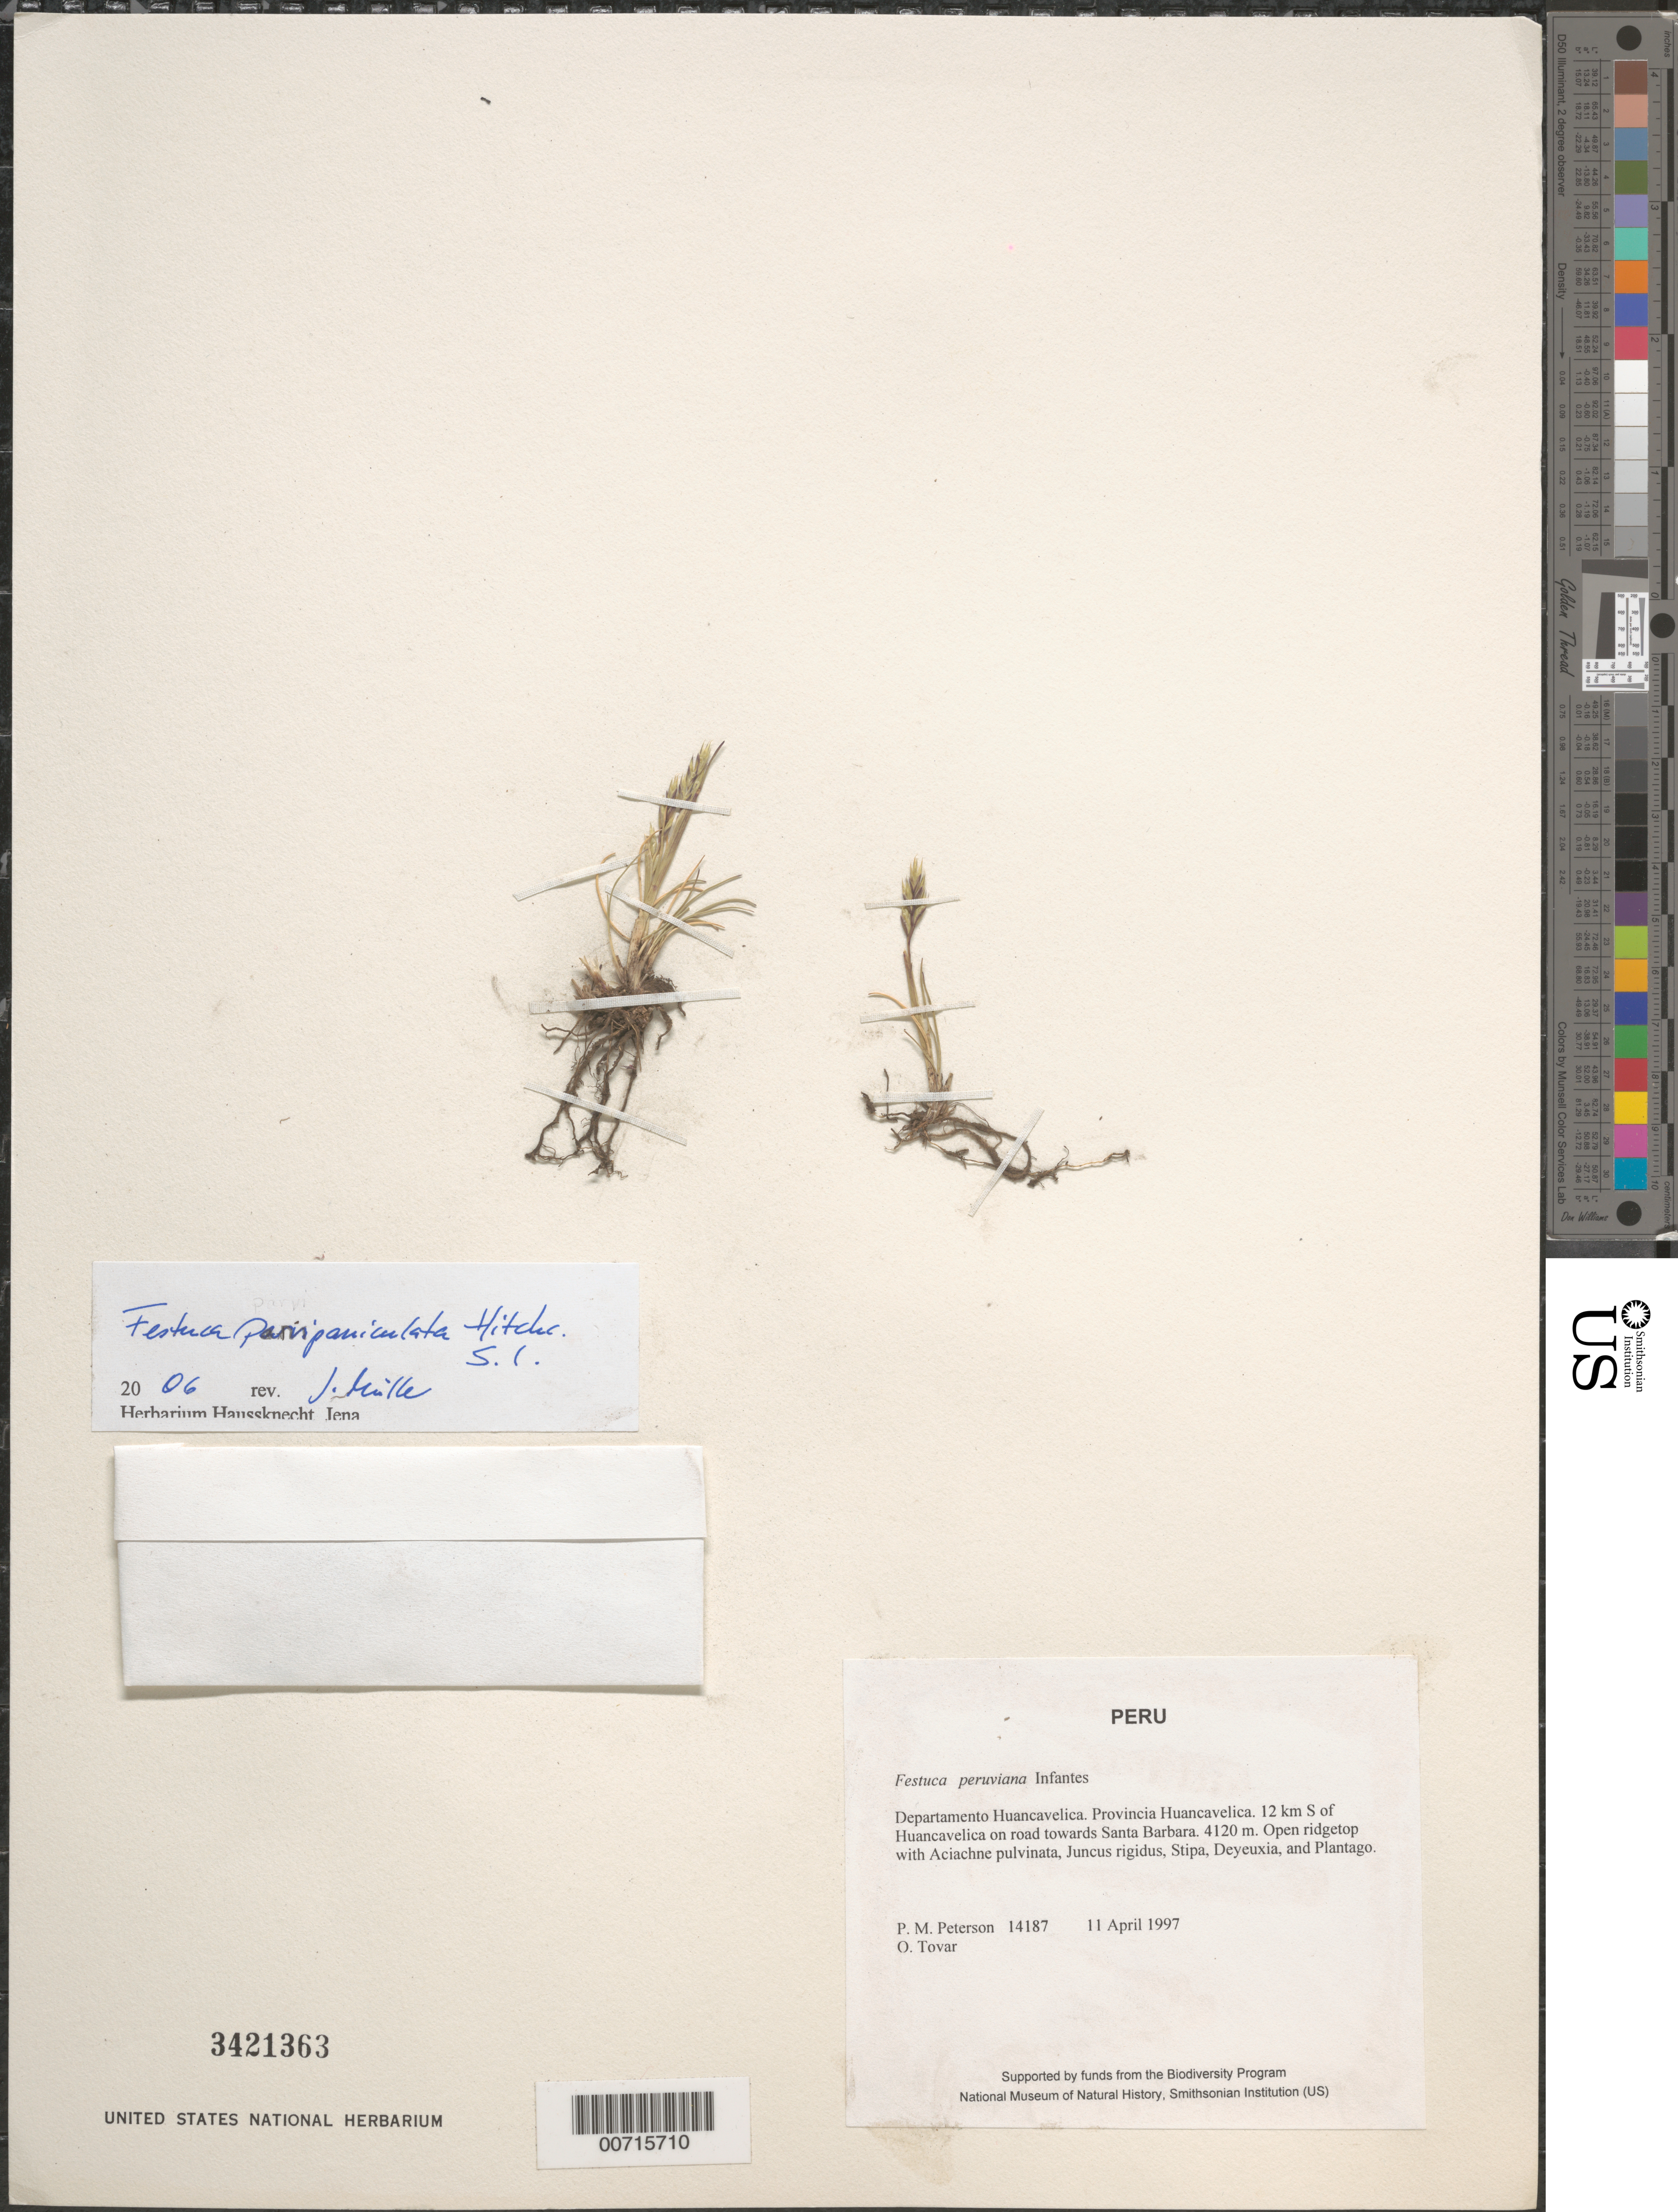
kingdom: Plantae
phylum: Tracheophyta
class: Liliopsida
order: Poales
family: Poaceae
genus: Festuca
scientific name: Festuca parvipaniculata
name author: Hitchc.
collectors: P. M. Peterson & Ó. Tovar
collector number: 14187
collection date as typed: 11 Apr 1997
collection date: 1997-04-11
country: Peru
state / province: Huancavelica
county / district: Huancavelica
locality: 12 km S of Huancavelica on road towards Santa Barbara.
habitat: Open ridgetop with Aciachne pulvinata, Juncus rigidus, Stipa, Deyeuxia, and Plantago.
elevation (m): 4120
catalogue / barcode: US 3421363